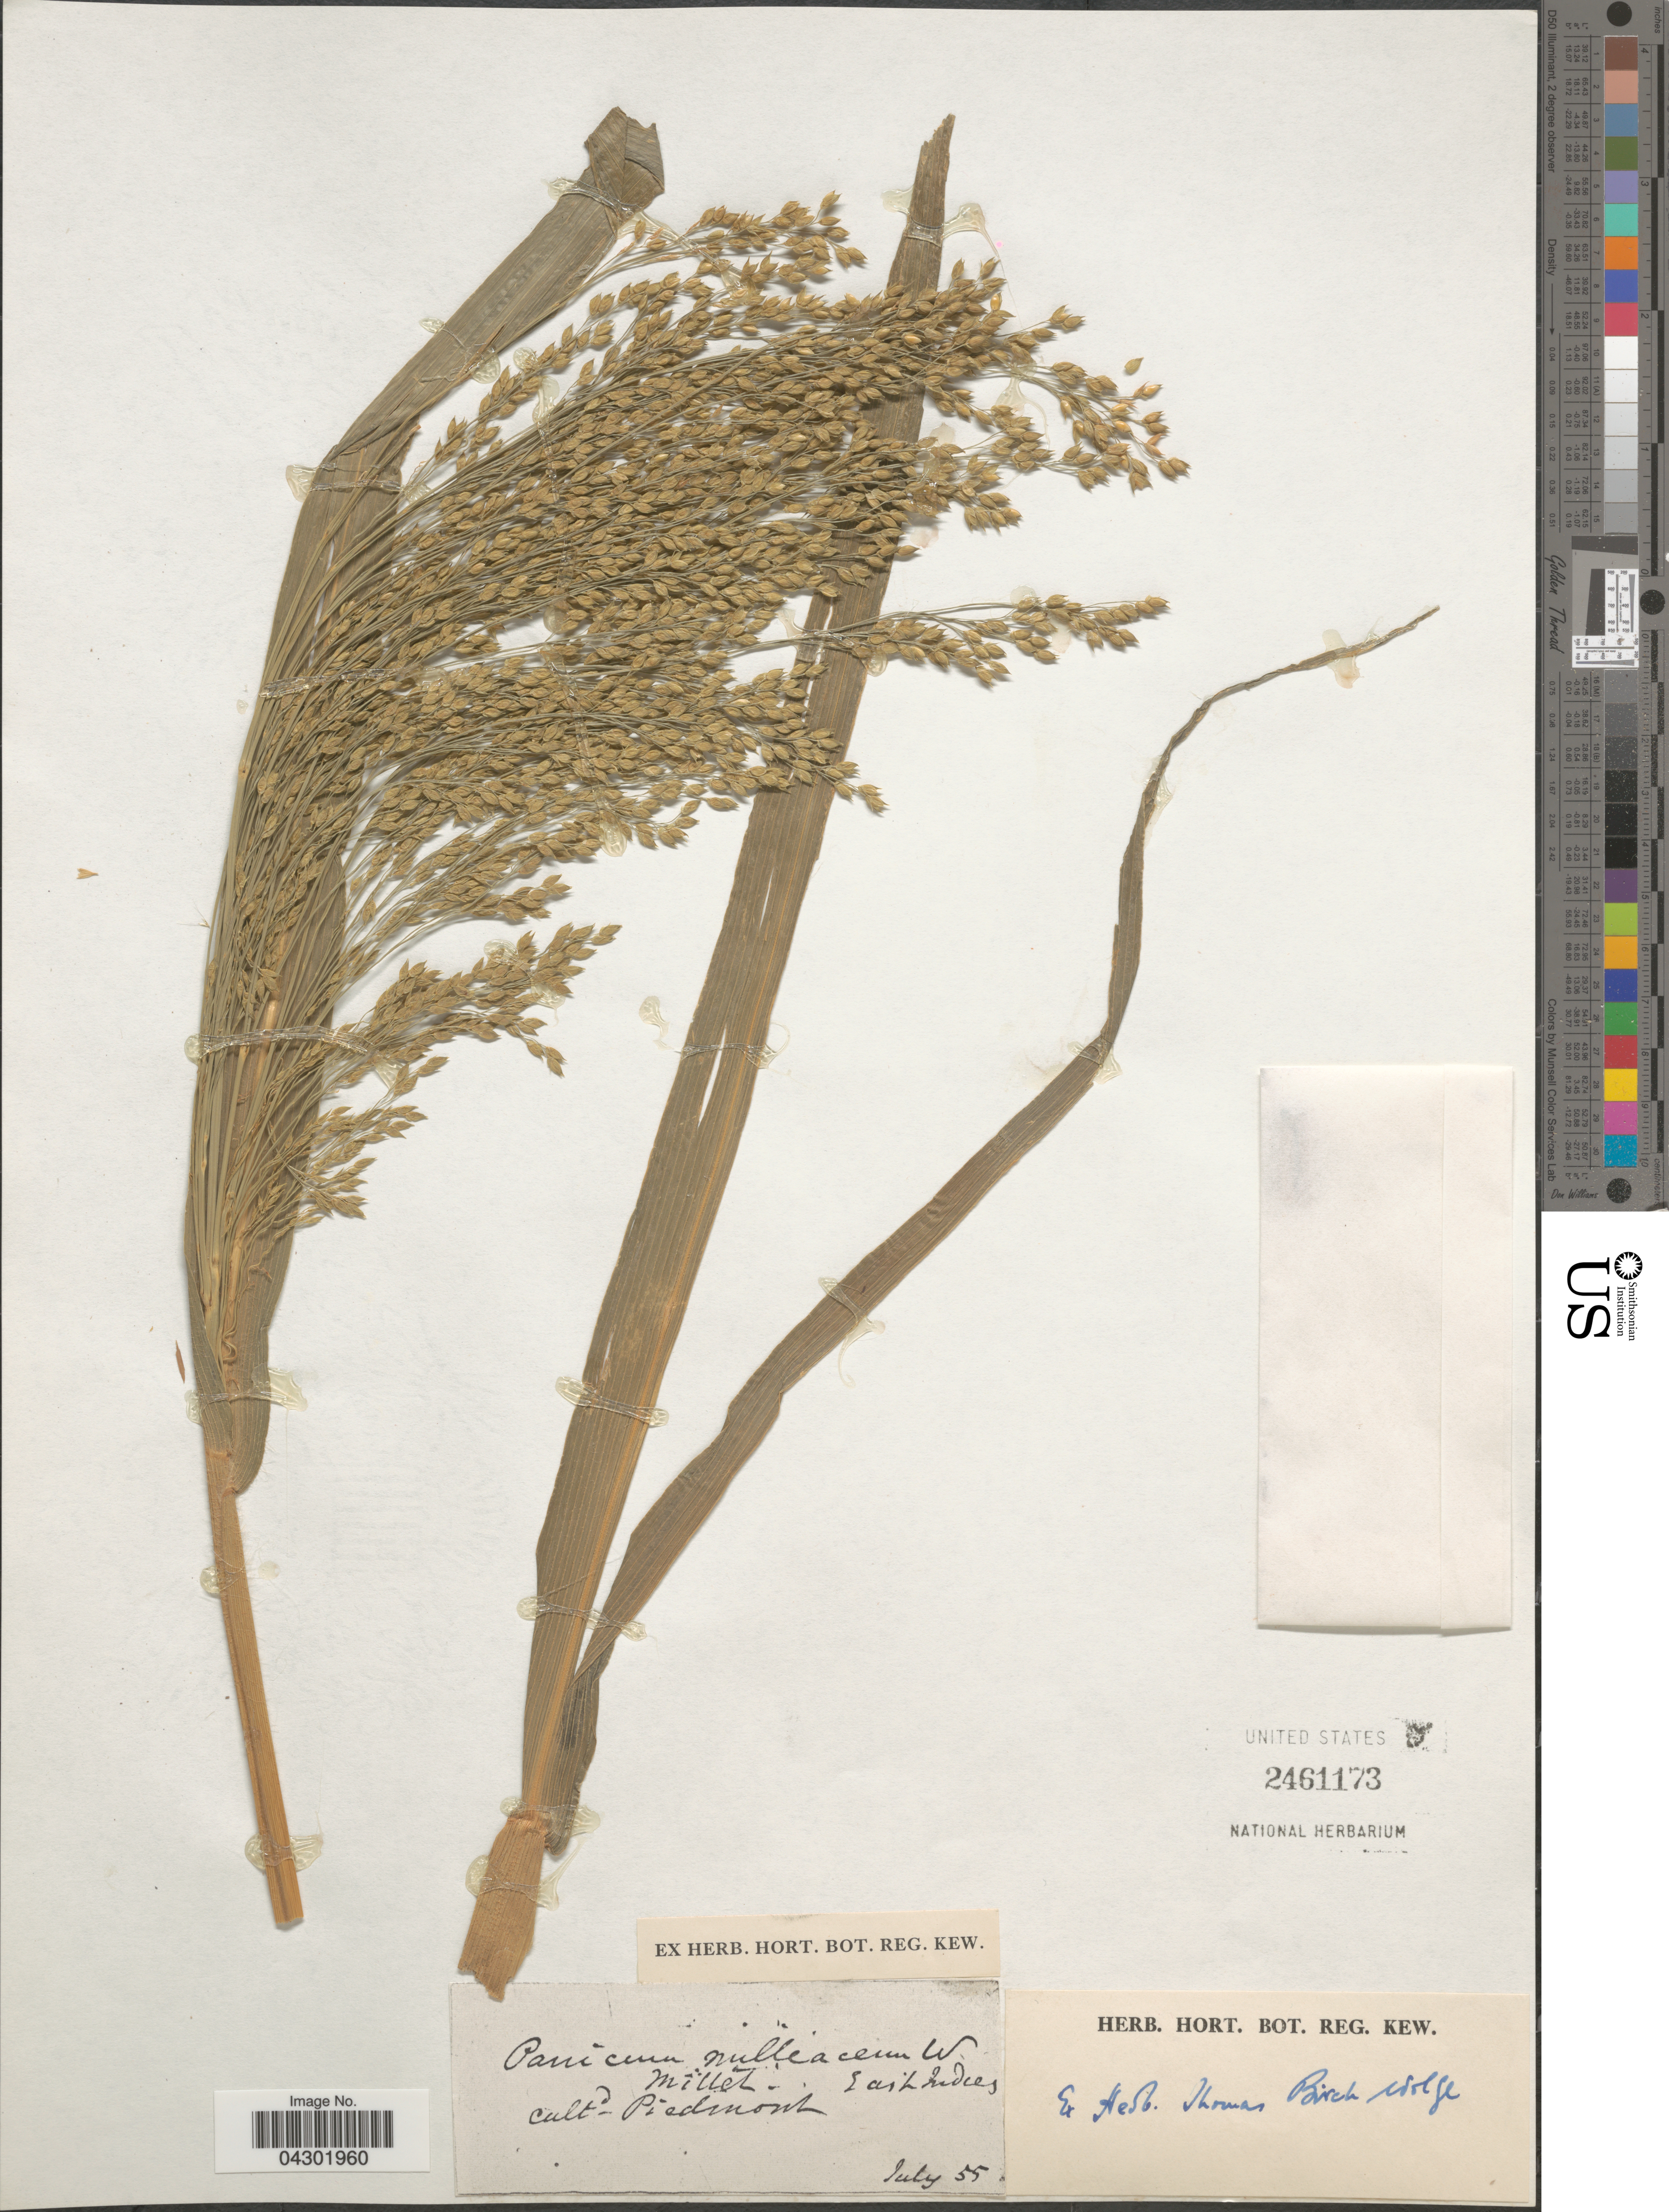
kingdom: Plantae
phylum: Tracheophyta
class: Liliopsida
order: Poales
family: Poaceae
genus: Panicum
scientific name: Panicum miliaceum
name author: L.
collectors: ex herb. Hort. Reg. Kew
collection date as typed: Transcribed d/m/y: /7/55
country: Italy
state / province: Piedmont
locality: Millet, East Indies [unsure placement].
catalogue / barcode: US 2461173